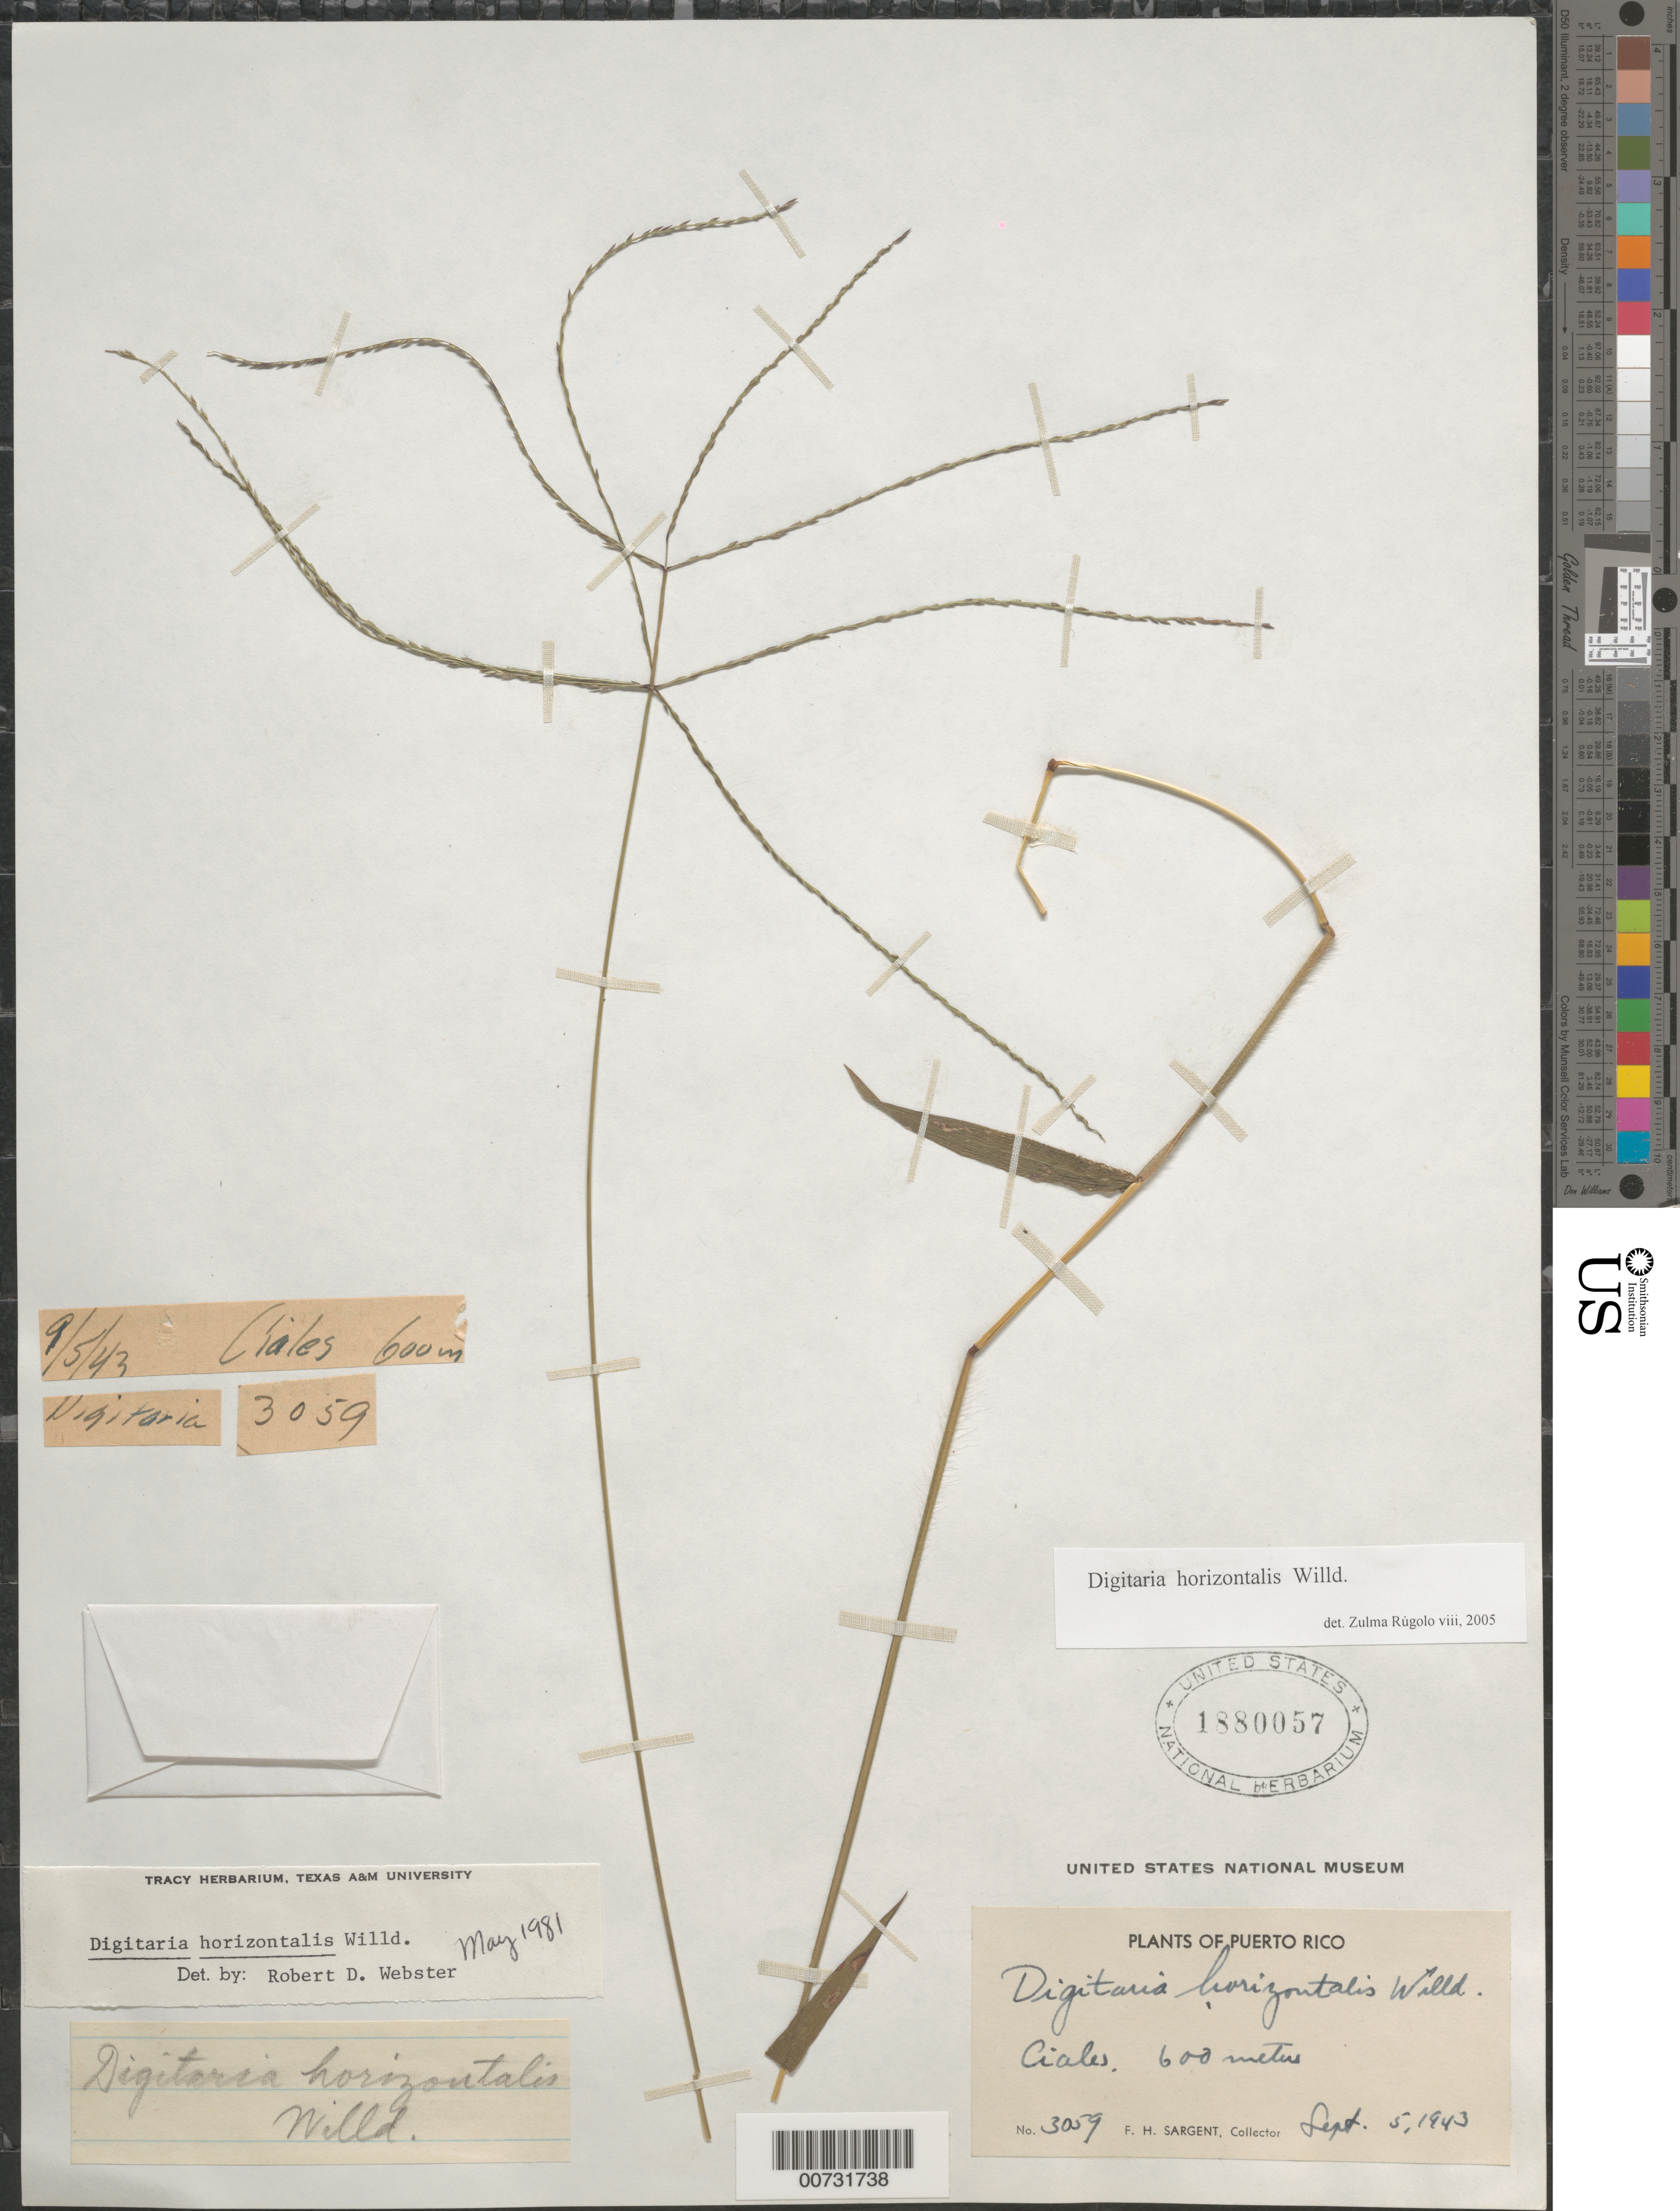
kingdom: Plantae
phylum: Tracheophyta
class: Liliopsida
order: Poales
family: Poaceae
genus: Digitaria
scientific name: Digitaria horizontalis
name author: Willd.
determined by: Webster, Robert D.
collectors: F. H. Sargent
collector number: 3059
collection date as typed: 05 Sep 1943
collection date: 1943-09-05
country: Puerto Rico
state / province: Ciales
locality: Ciales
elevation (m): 600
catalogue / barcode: US 1880057